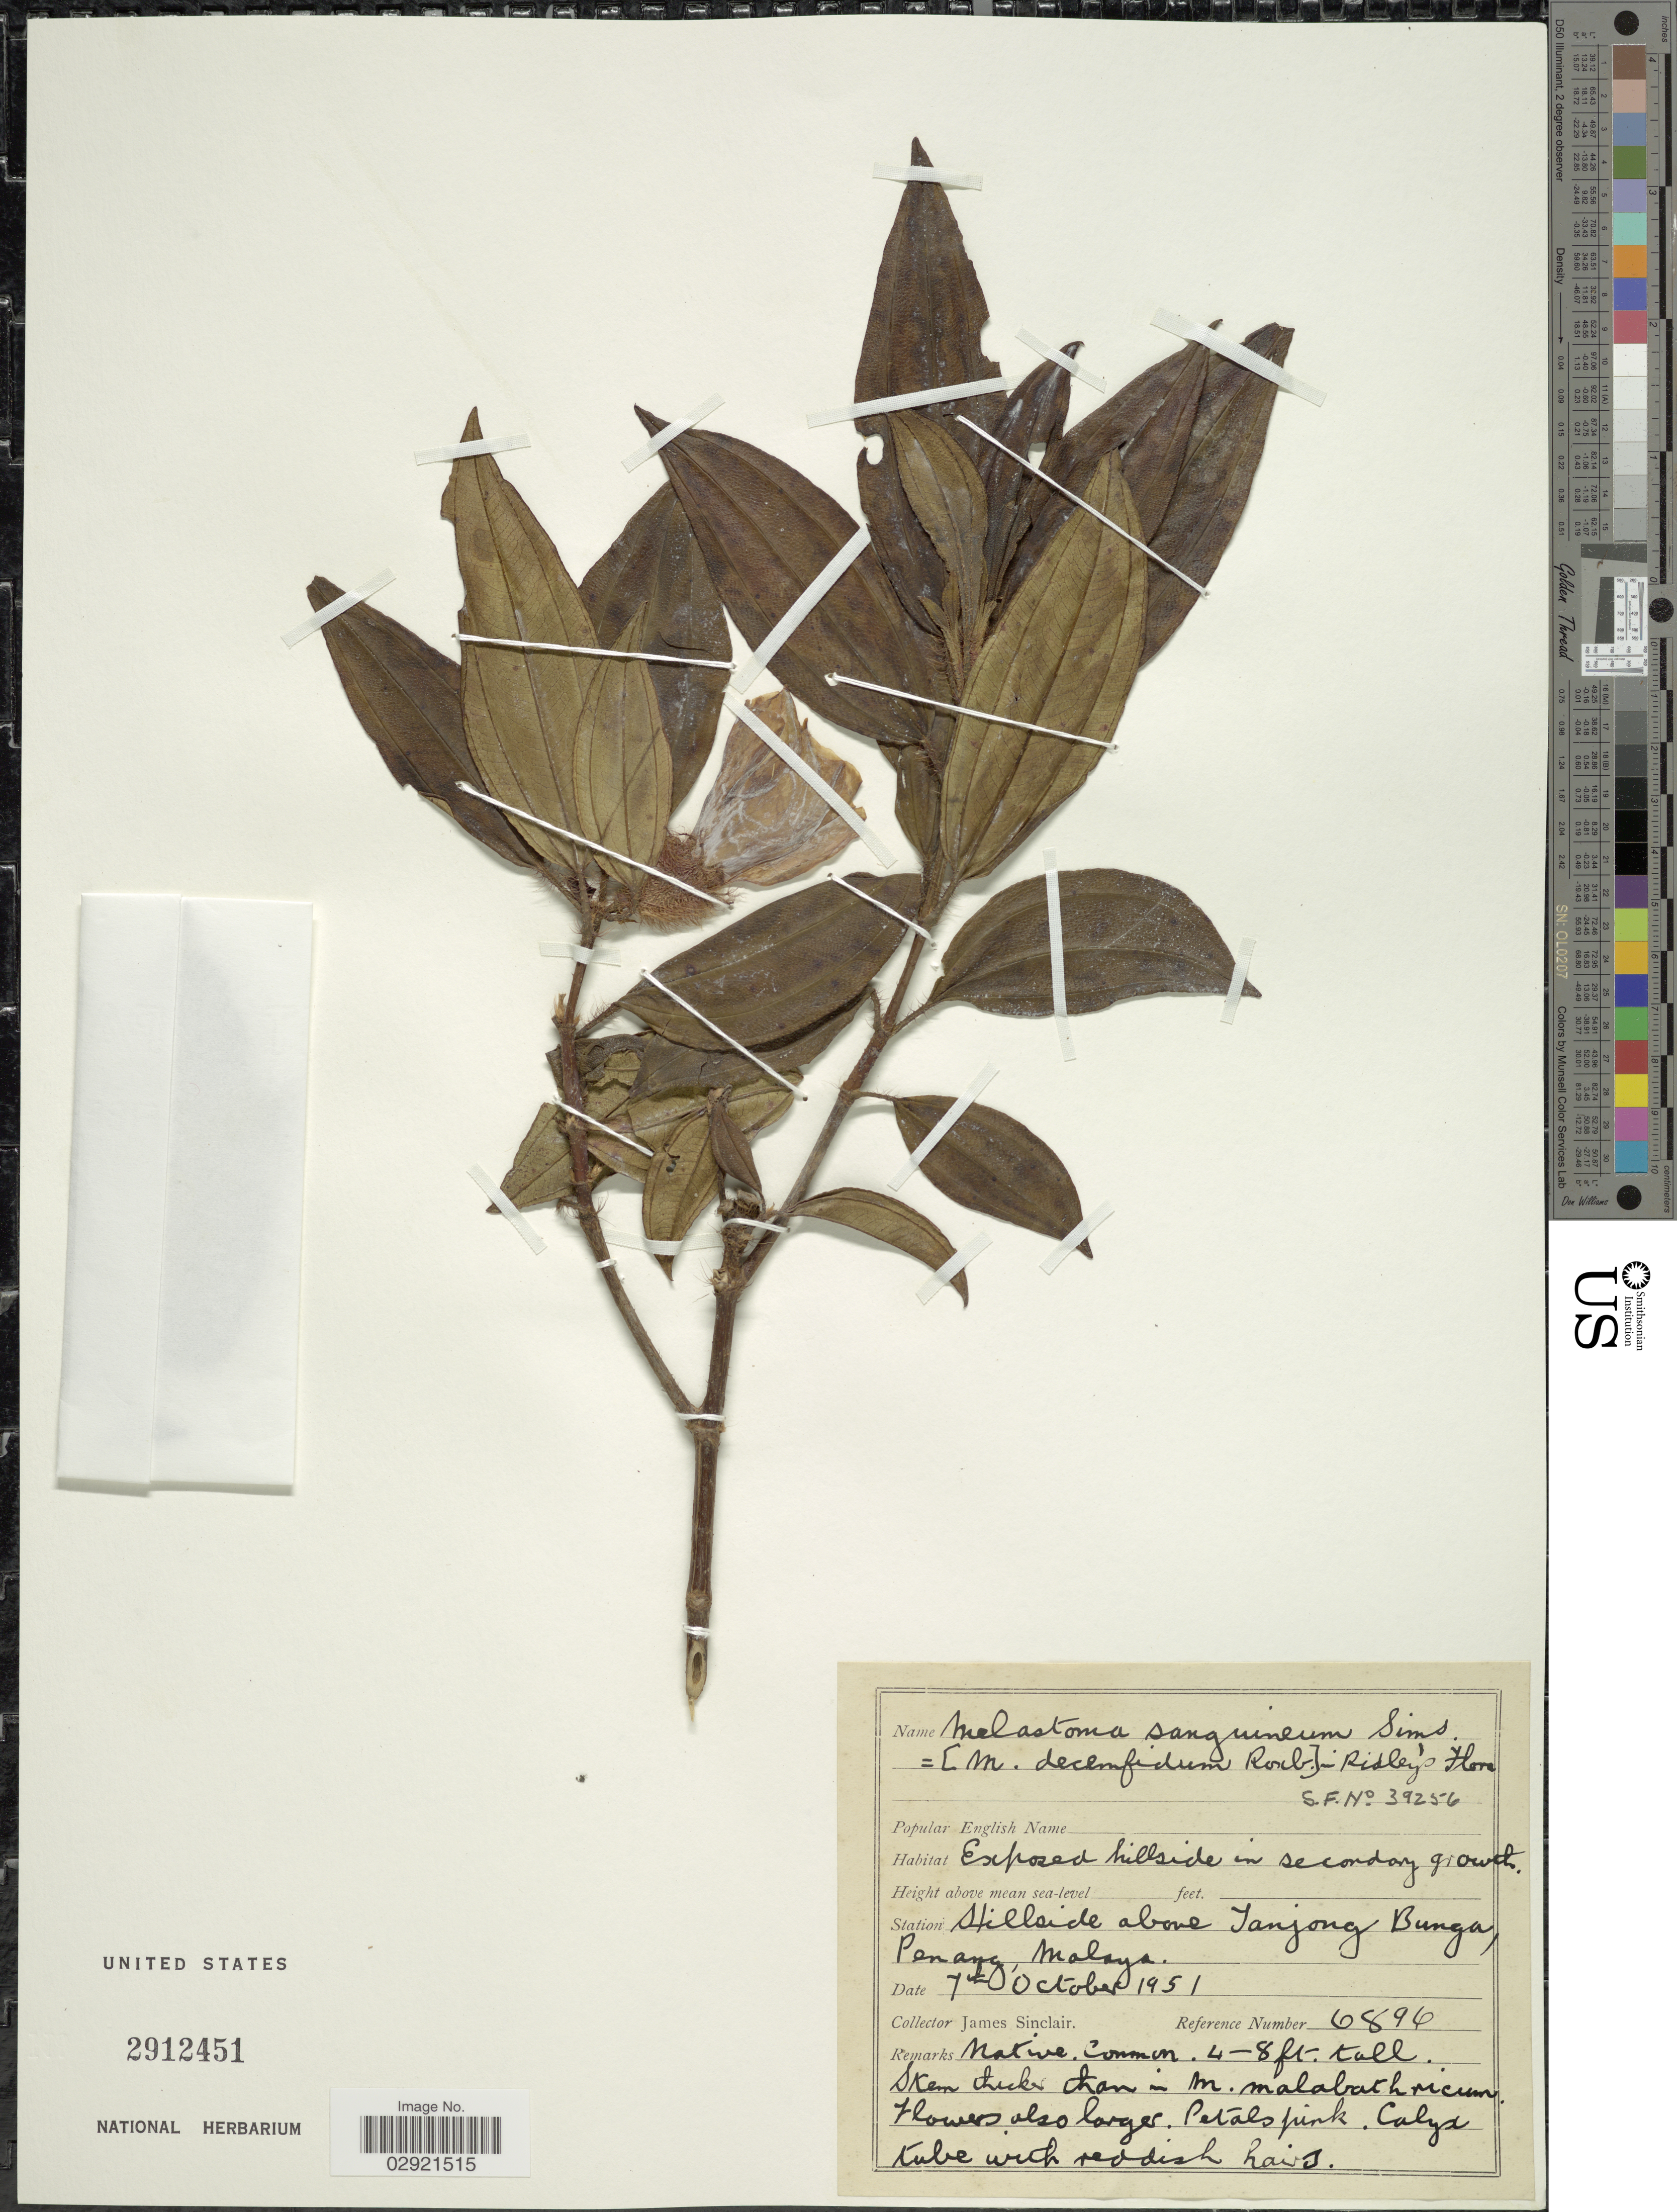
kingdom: Plantae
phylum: Tracheophyta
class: Magnoliopsida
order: Myrtales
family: Melastomataceae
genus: Melastoma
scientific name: Melastoma sanguineum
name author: Sims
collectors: J. Sinclair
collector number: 6896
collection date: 1951-10-07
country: Malaysia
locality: Station Hillside above Tanjong Bunga, Penang, Malaya.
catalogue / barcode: US 2912451